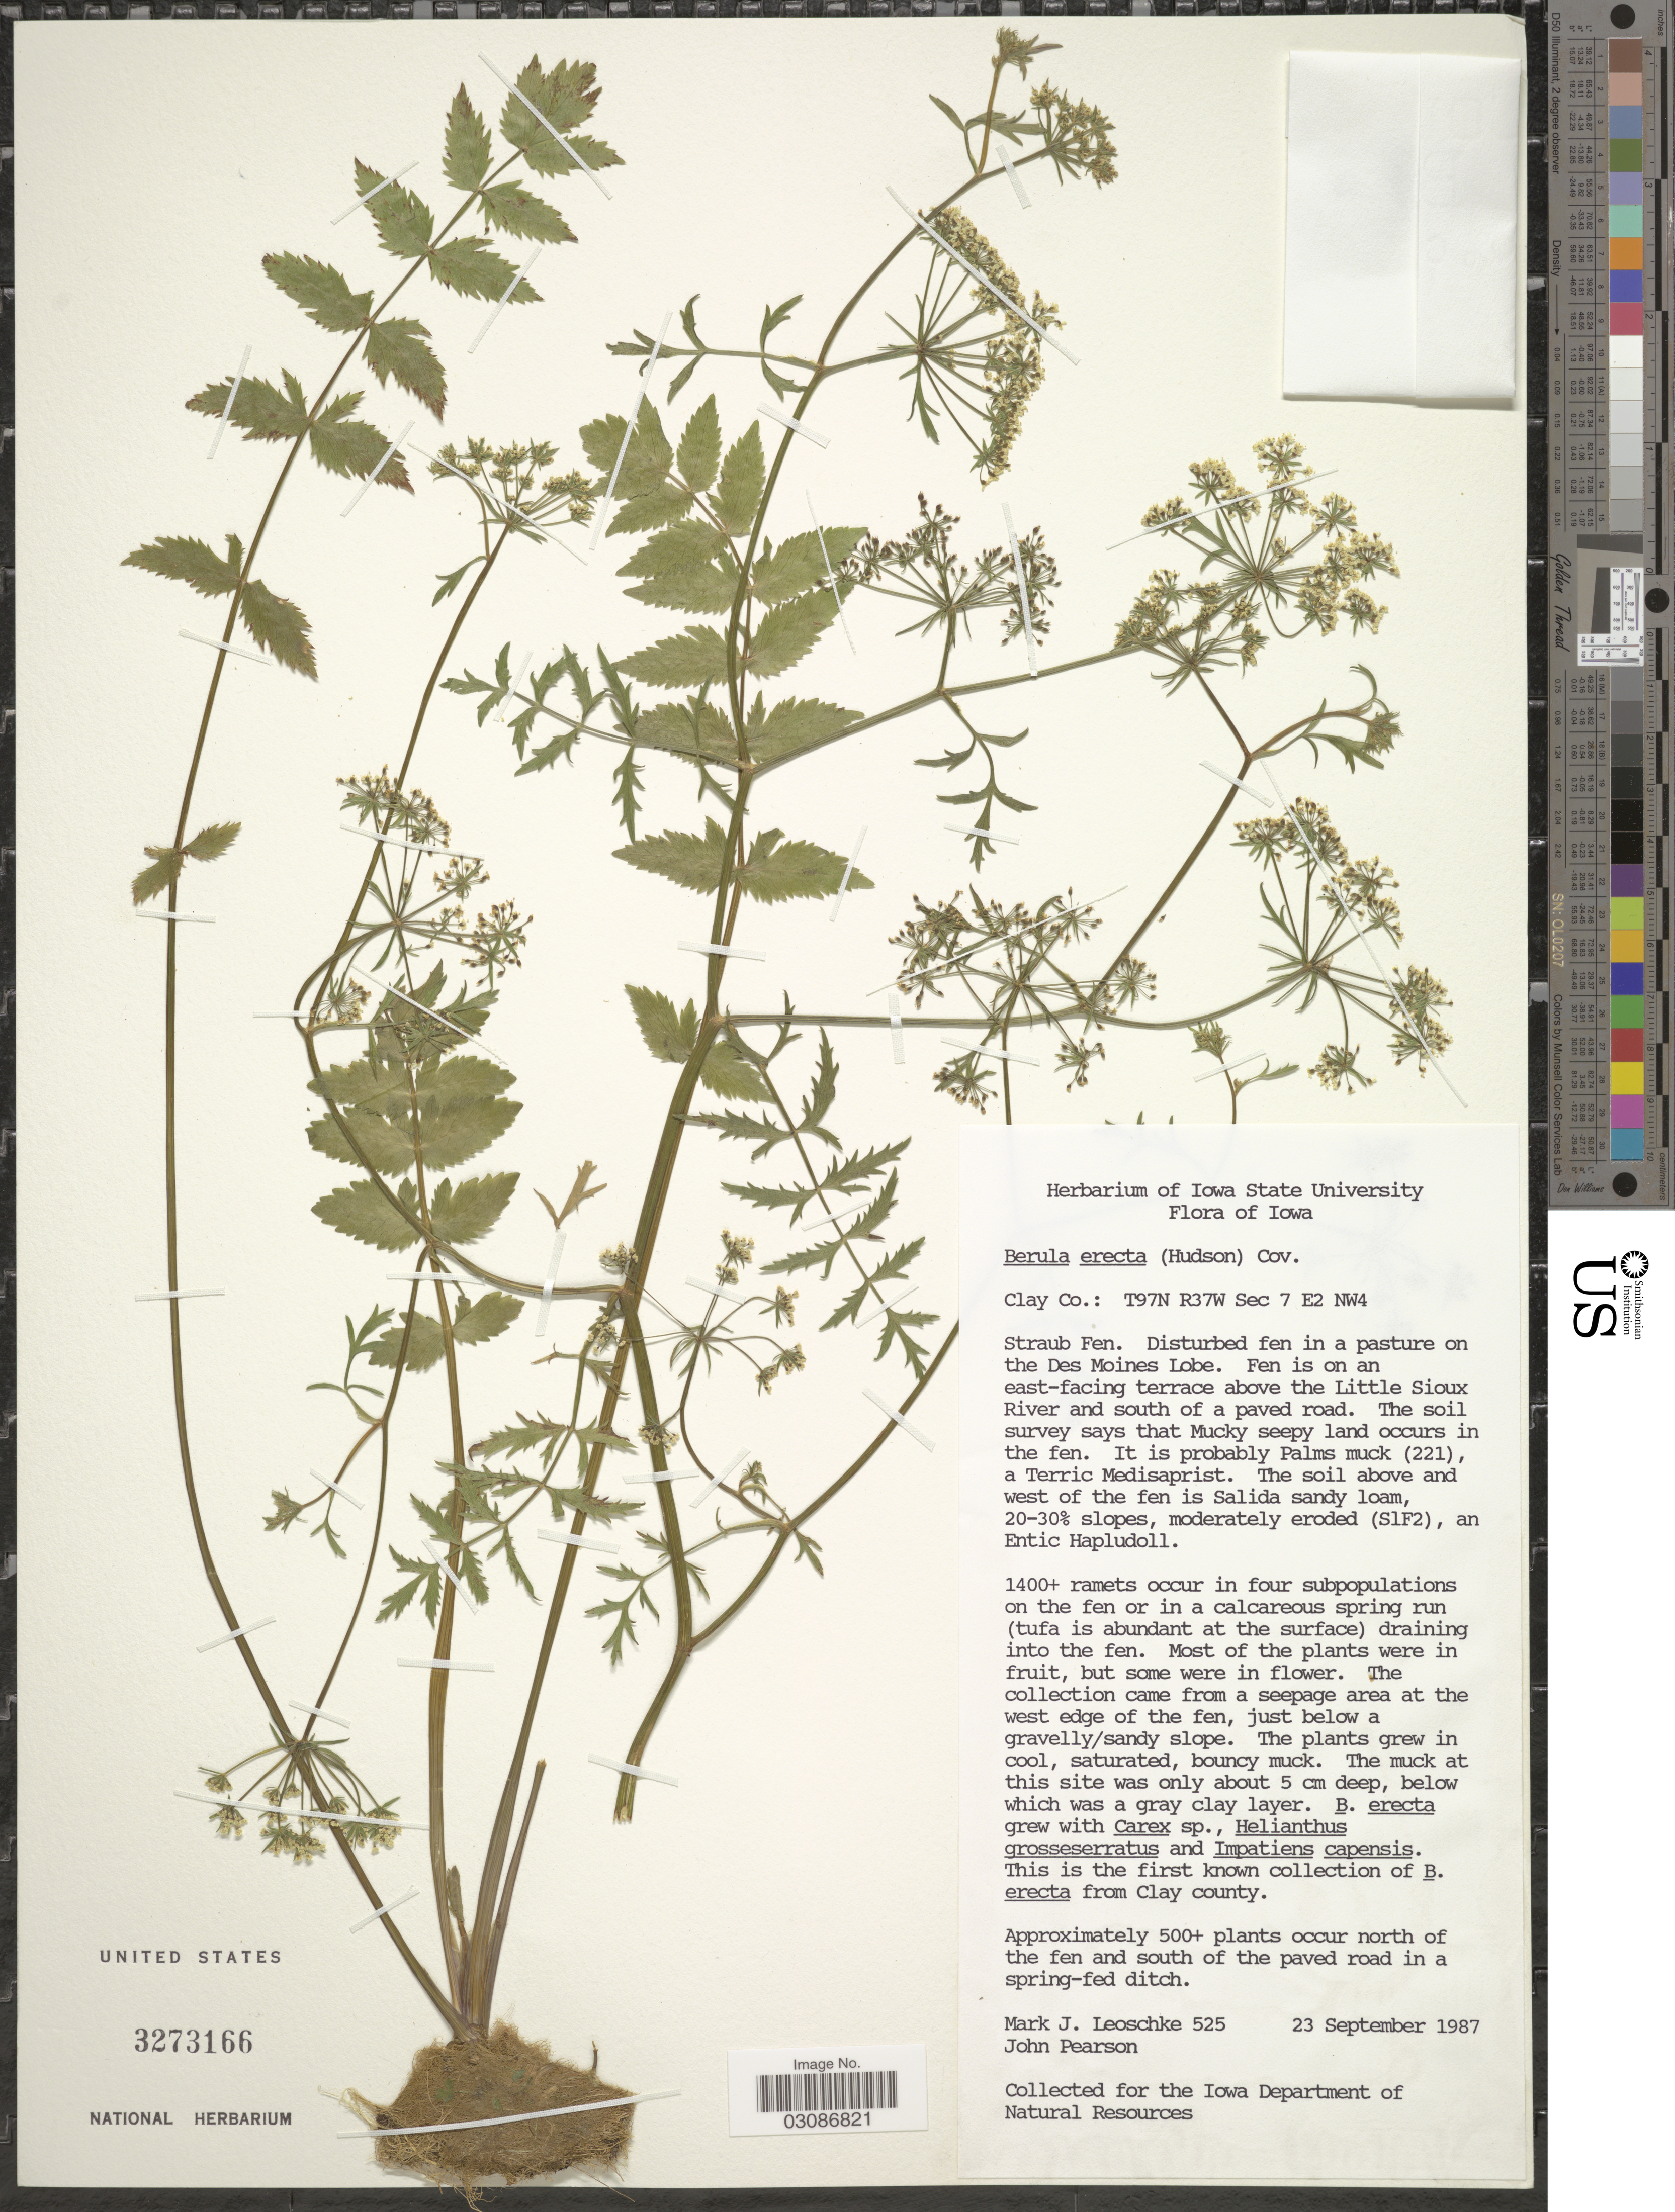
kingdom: Plantae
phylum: Tracheophyta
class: Magnoliopsida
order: Apiales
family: Apiaceae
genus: Berula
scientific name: Berula erecta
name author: (Huds.) Coville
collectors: M. J. Leoschke & J. B. Pearson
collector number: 525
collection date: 1987-09-23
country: United States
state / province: Iowa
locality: Clay Co.: T97N R37W Sec 7 E2 NW4. Straub Fen. Disturbed fen in a pasture on the Des Moines Lobe. Fen is on an east-facing terrace above the Little Sioux River and south of a paved road. North of the fen and south of the paved road in a spring-fed ditch.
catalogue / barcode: US 3273166